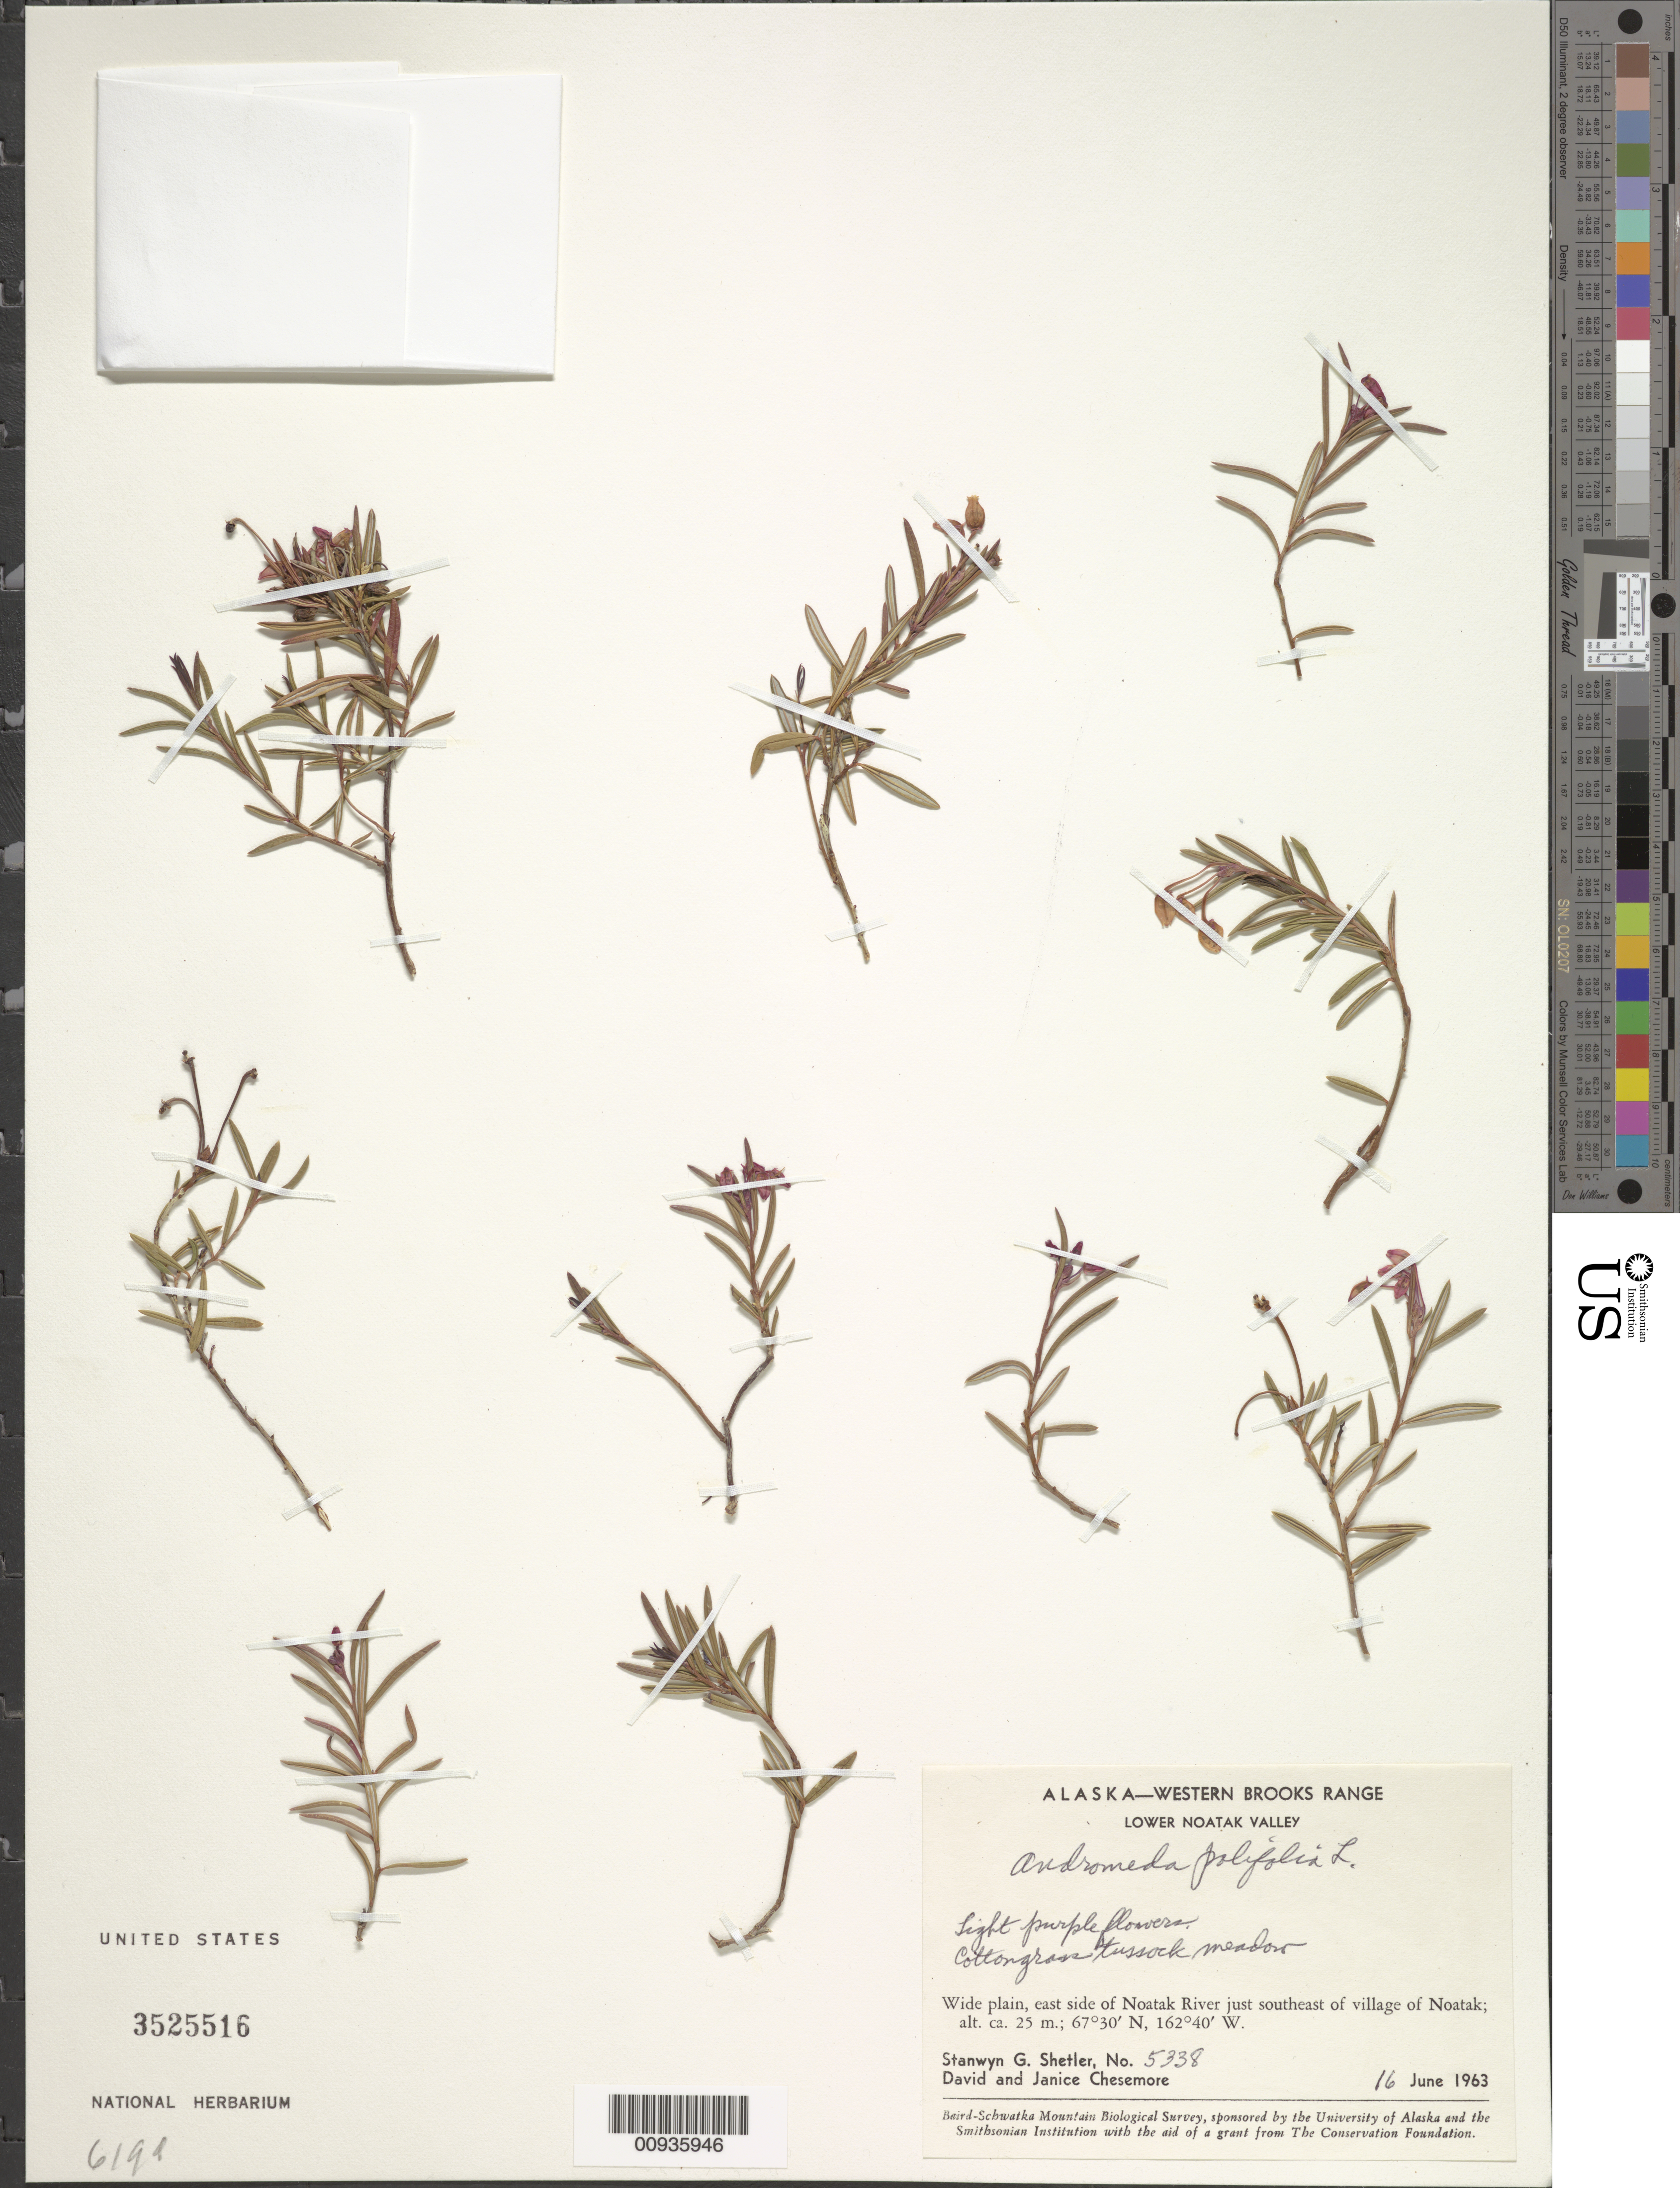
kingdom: Plantae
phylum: Tracheophyta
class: Magnoliopsida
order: Ericales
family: Ericaceae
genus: Andromeda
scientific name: Andromeda polifolia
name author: L.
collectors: S. Shetler, D. Chesemore & J. Chesemore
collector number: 5338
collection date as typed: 16 Jun 1963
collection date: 1963-06-16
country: United States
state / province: Alaska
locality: East side of Noatak River just southeast of village of Noatak. Western Brooks Range, Lower Noatak Valley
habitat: Wide plain. Cottongrass tussock meadow.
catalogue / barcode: US 3525516